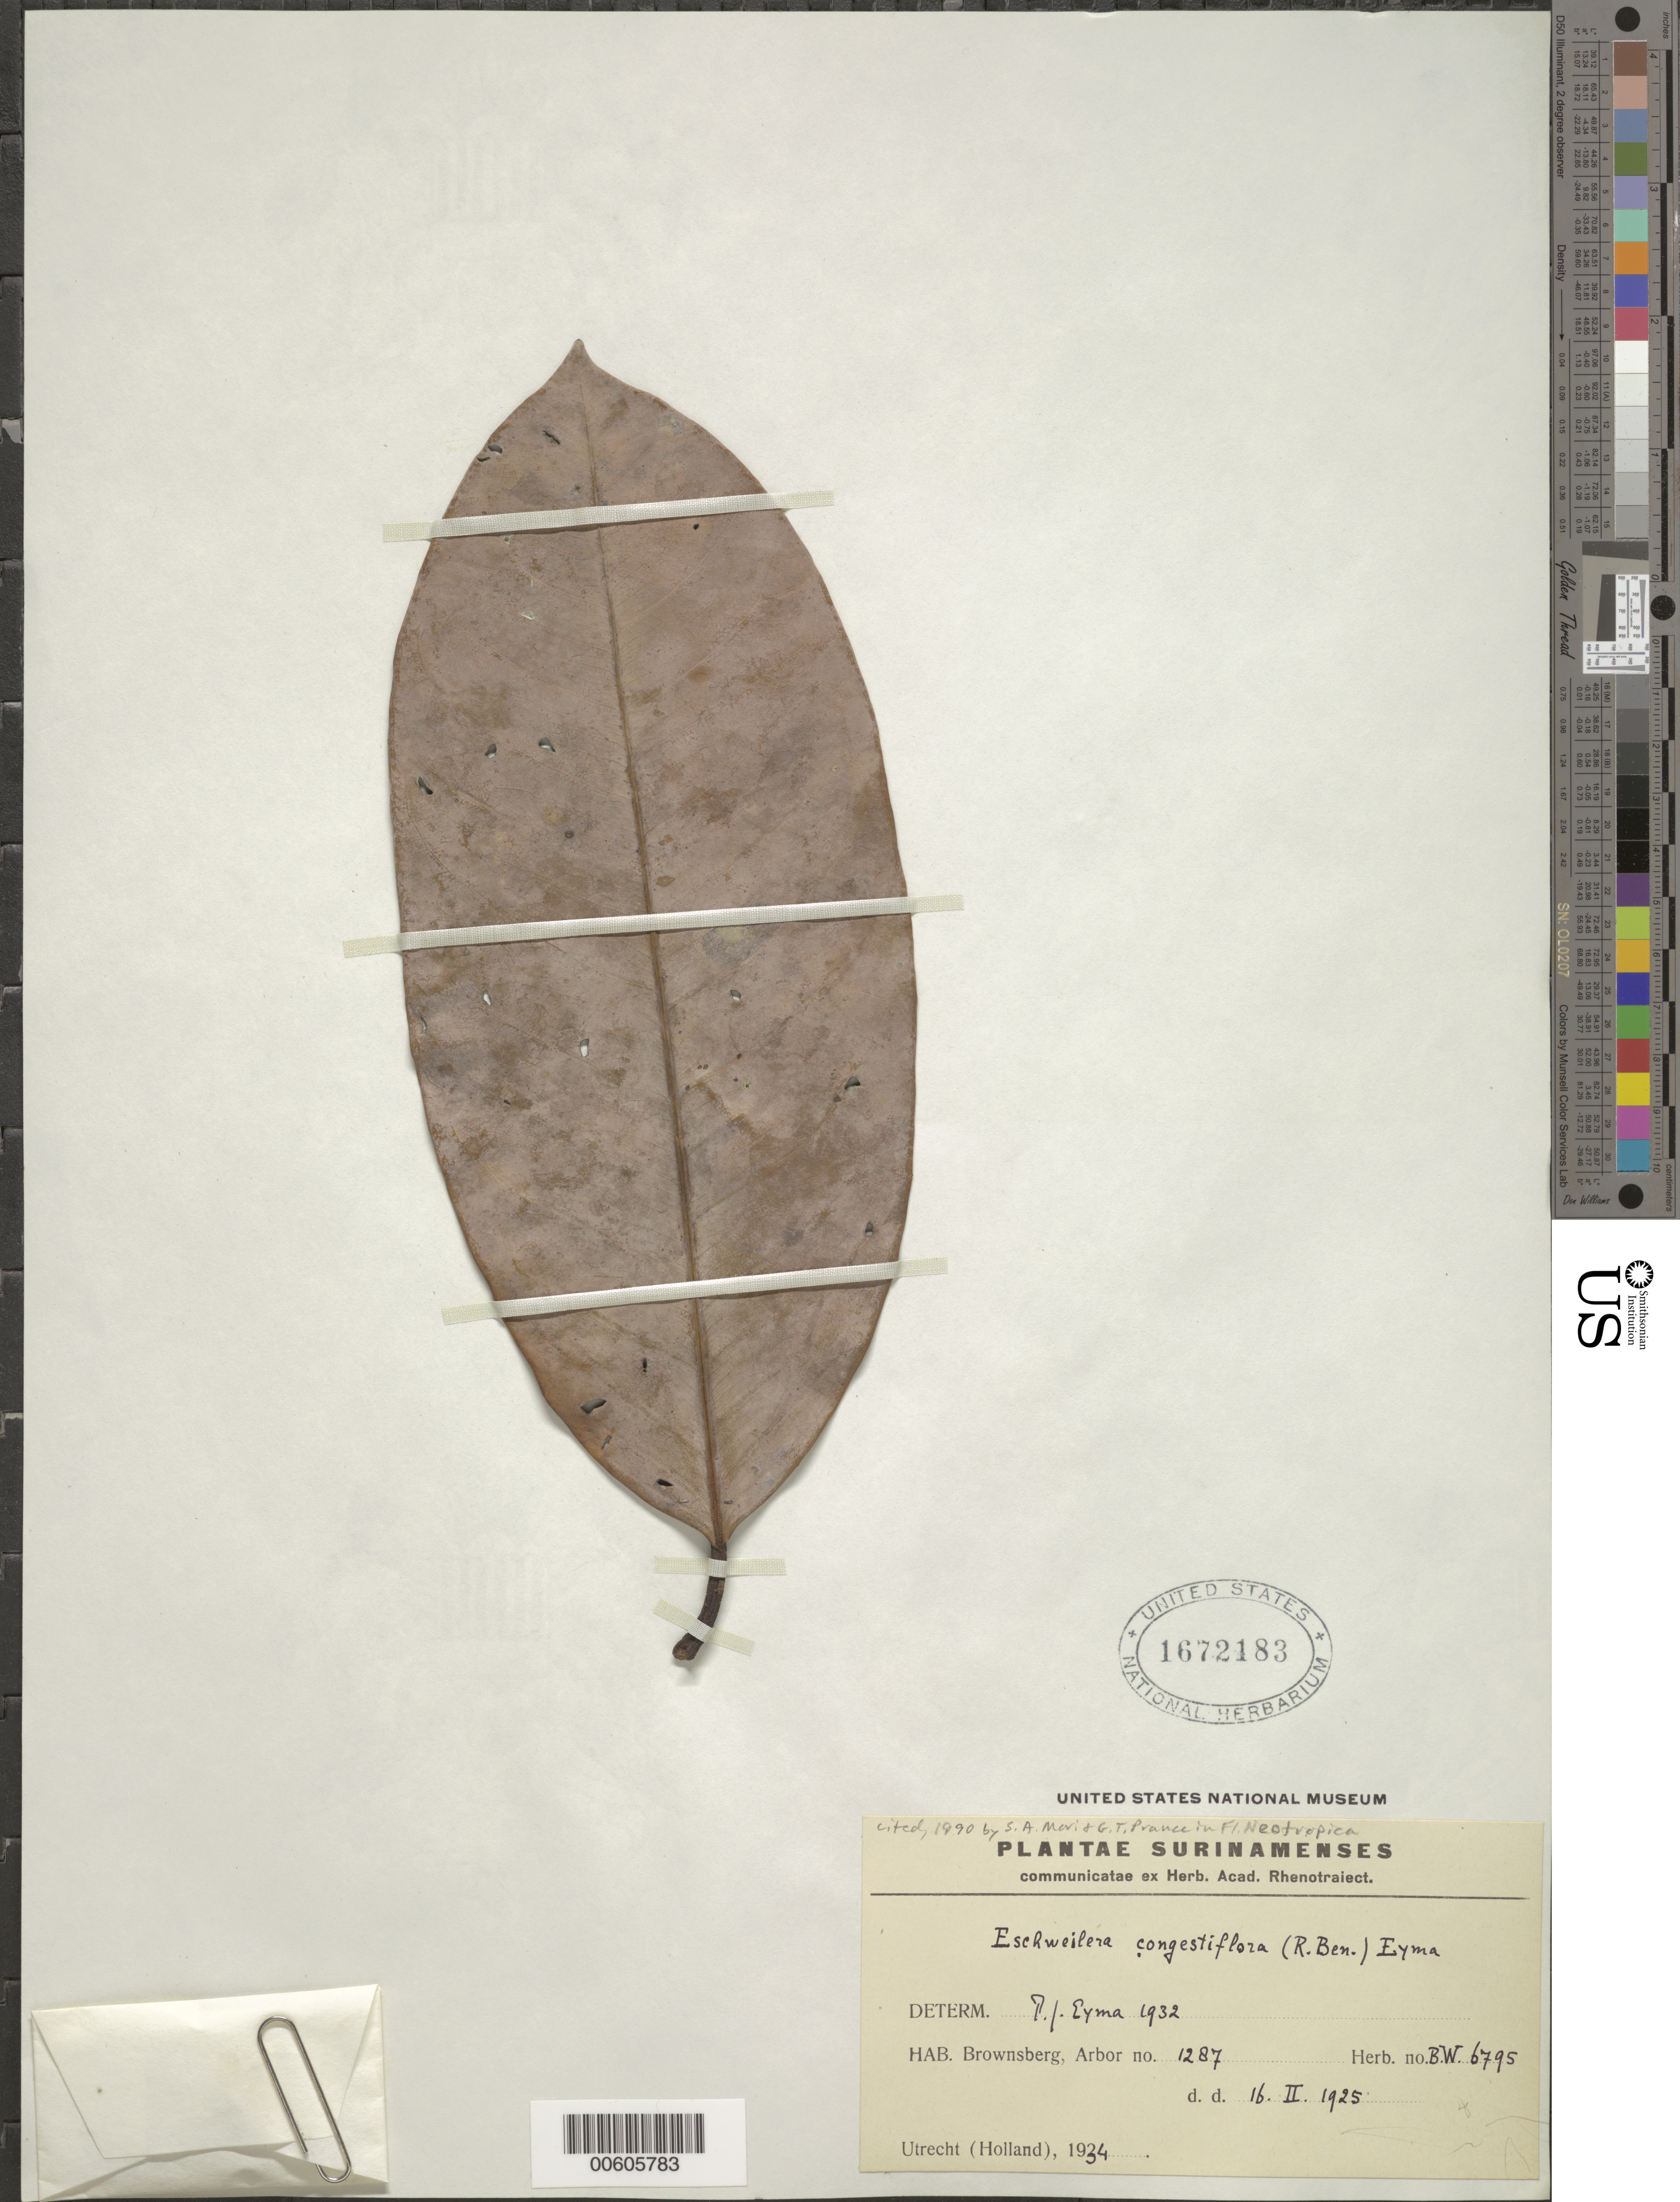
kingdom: Plantae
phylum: Tracheophyta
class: Magnoliopsida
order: Ericales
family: Lecythidaceae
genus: Eschweilera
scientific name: Eschweilera congestiflora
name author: (Benoist) Eyma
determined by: Mori, Scott A.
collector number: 6795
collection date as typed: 16-Feb-25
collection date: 1925-02-16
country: Suriname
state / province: Brokopondo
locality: Brownsberg, Forest Reserve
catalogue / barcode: US 1672183